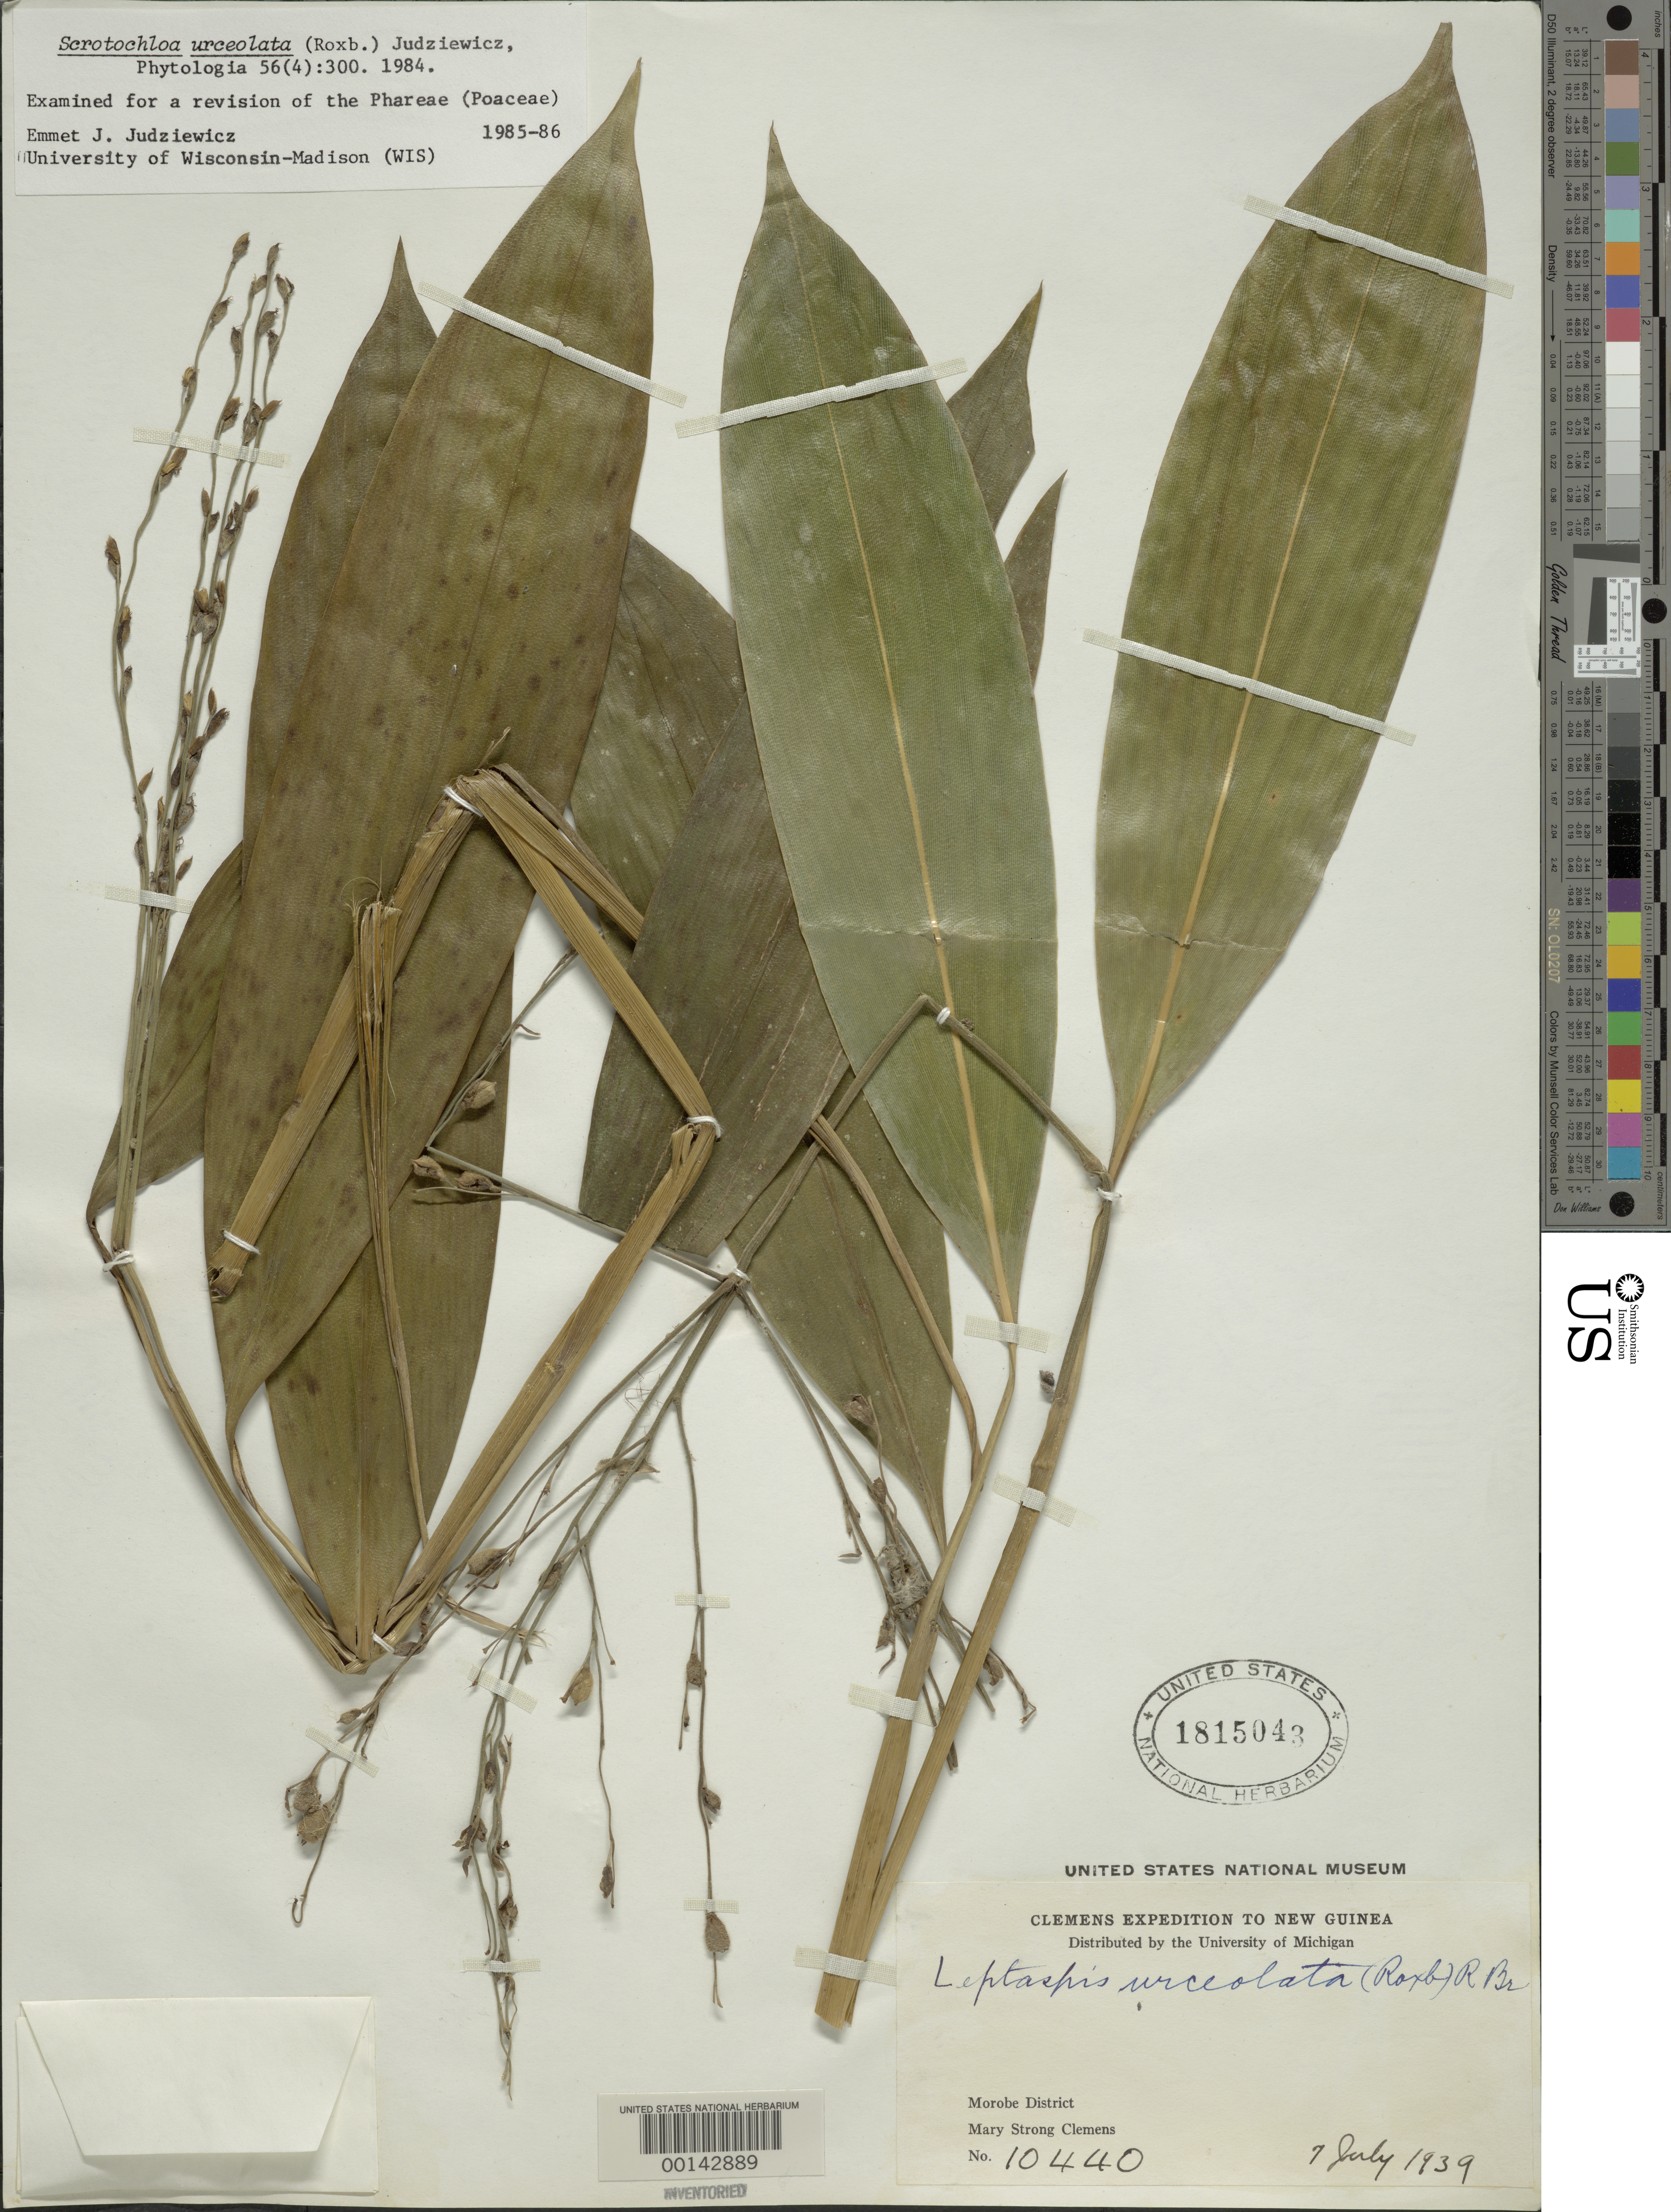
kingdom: Plantae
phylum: Tracheophyta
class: Liliopsida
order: Poales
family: Poaceae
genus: Scrotochloa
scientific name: Scrotochloa urceolata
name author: (Roxb.) Judz.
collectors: M. S. Clemens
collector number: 10440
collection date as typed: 07 Jul 1939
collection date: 1939-07-07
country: Papua New Guinea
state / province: Morobe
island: New Guinea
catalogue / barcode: US 1815043